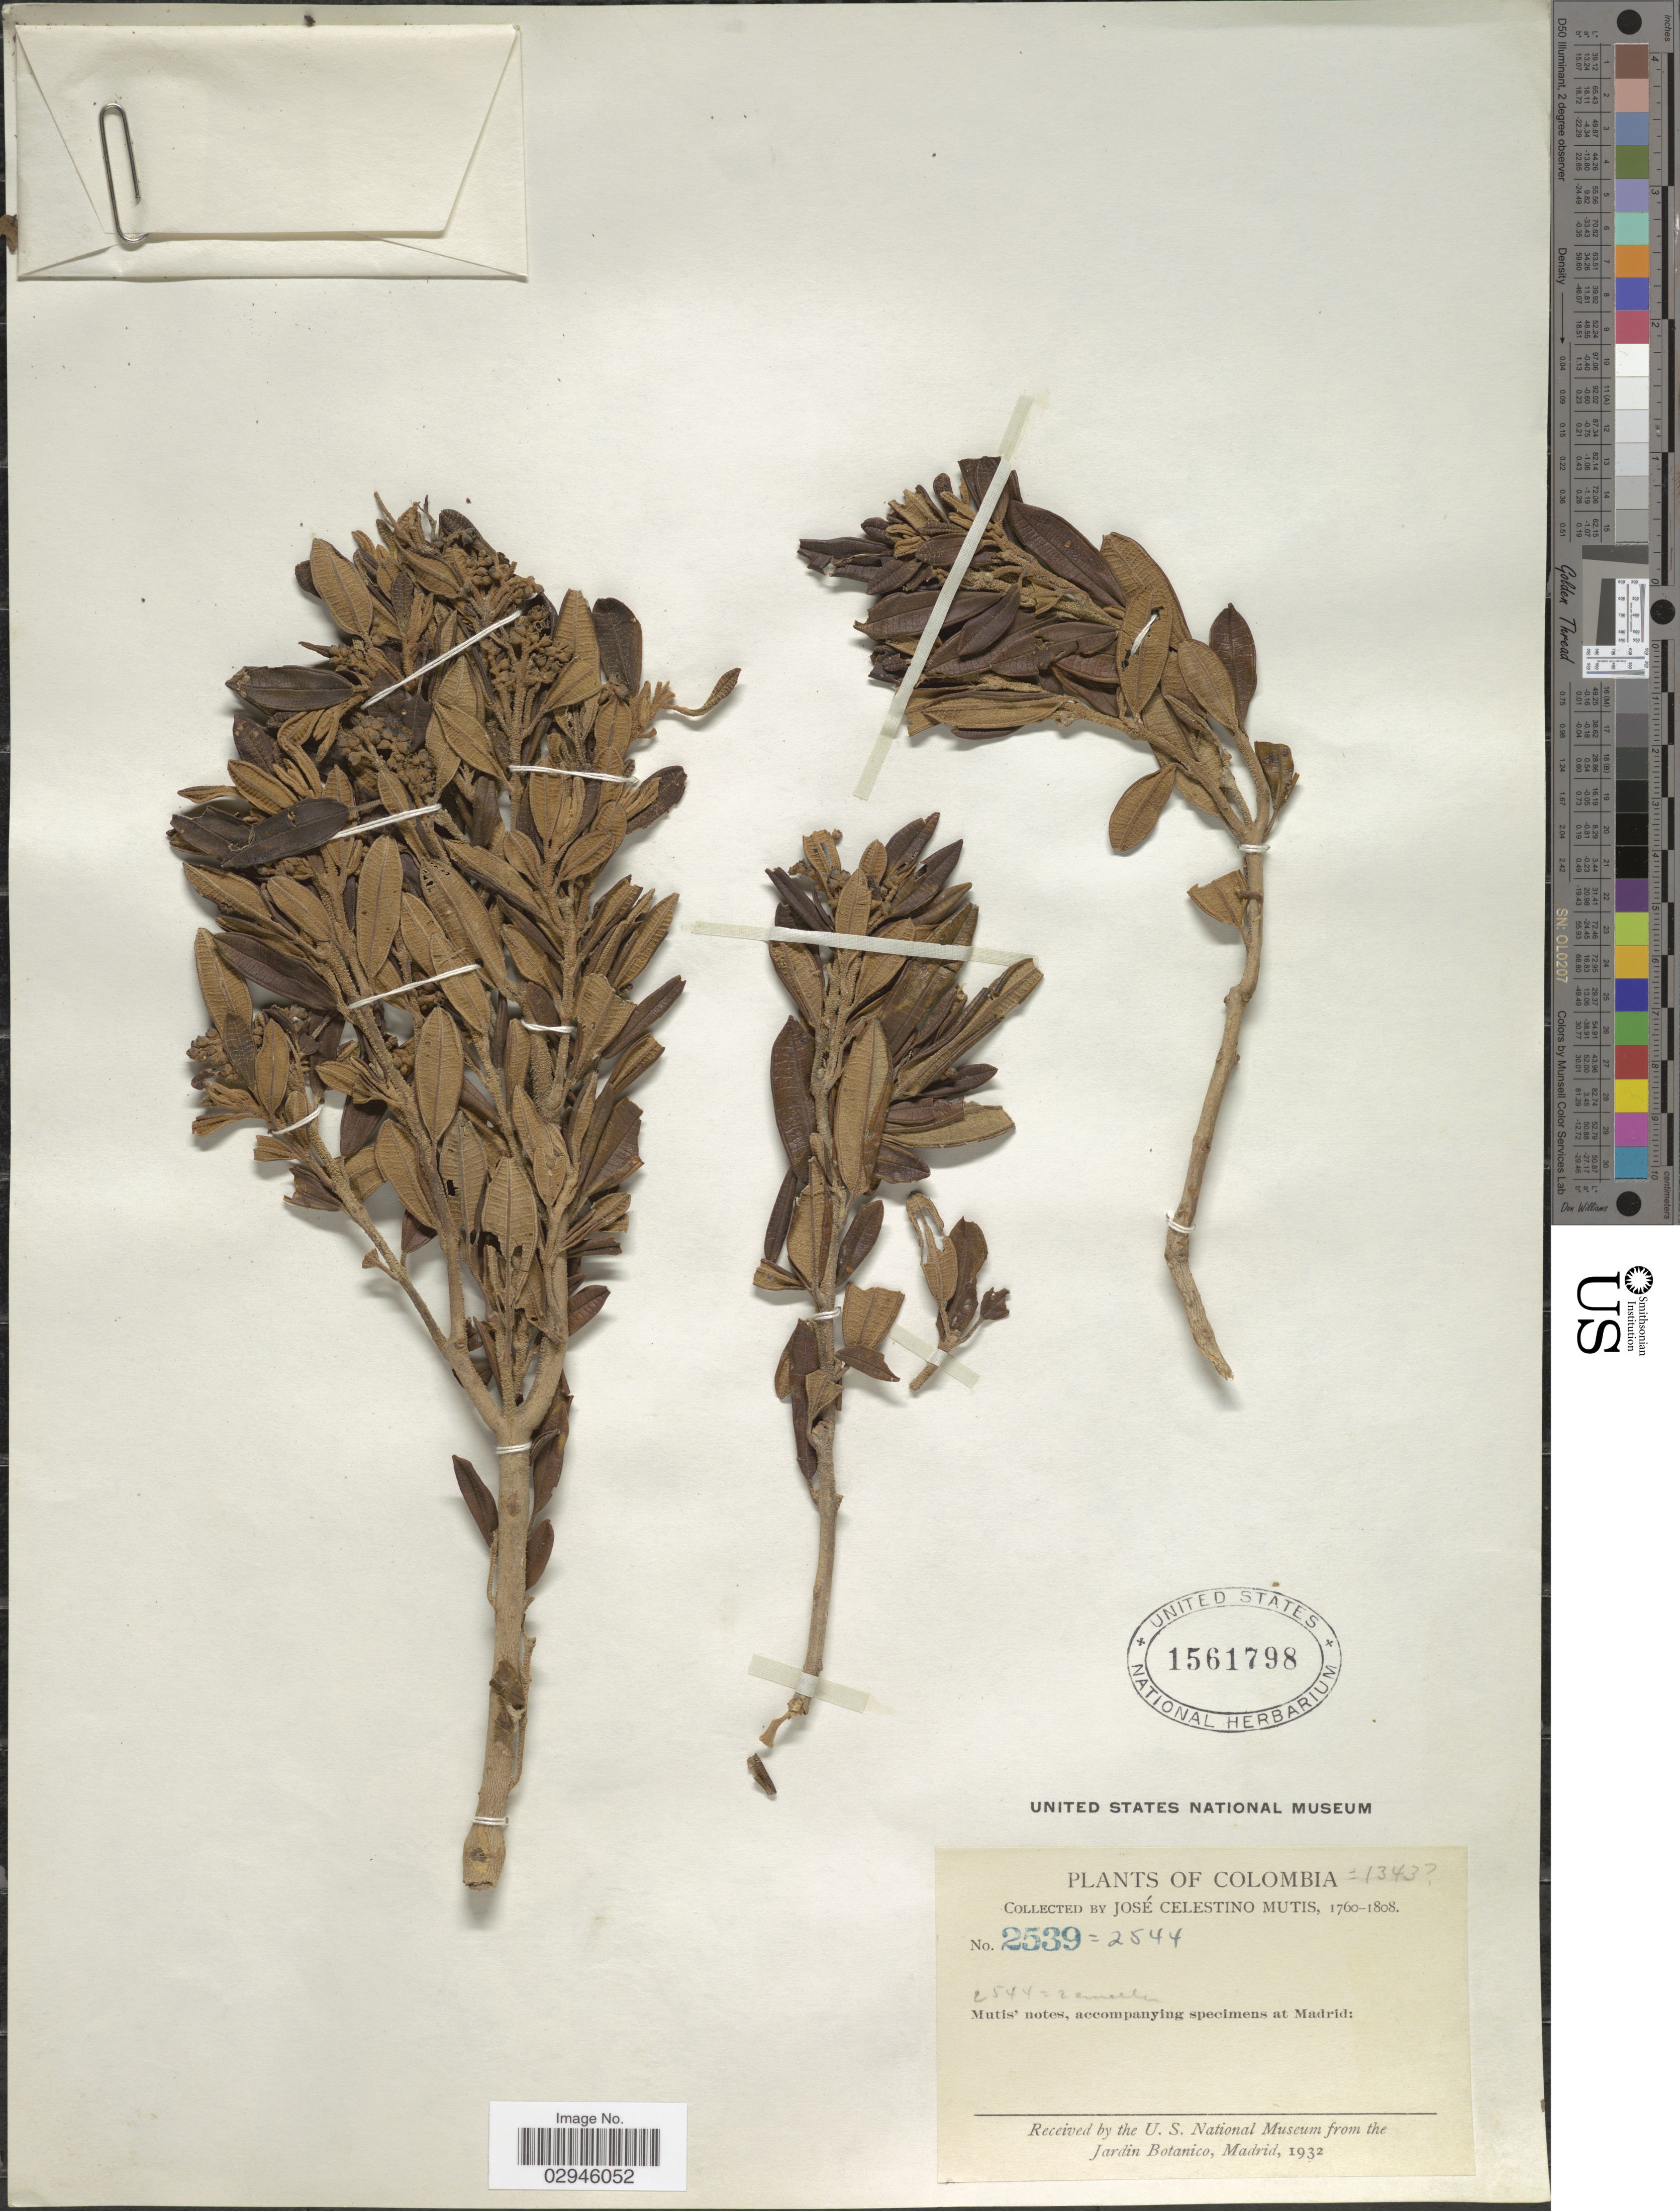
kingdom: Plantae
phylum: Tracheophyta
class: Magnoliopsida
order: Myrtales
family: Melastomataceae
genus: Miconia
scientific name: Miconia curvitheca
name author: Posada- Herrera & H. Mend.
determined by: Posada- Herrera, F. M.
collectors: J. C. B. Mutis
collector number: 2539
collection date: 1760/1808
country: Colombia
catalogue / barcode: US 1561798